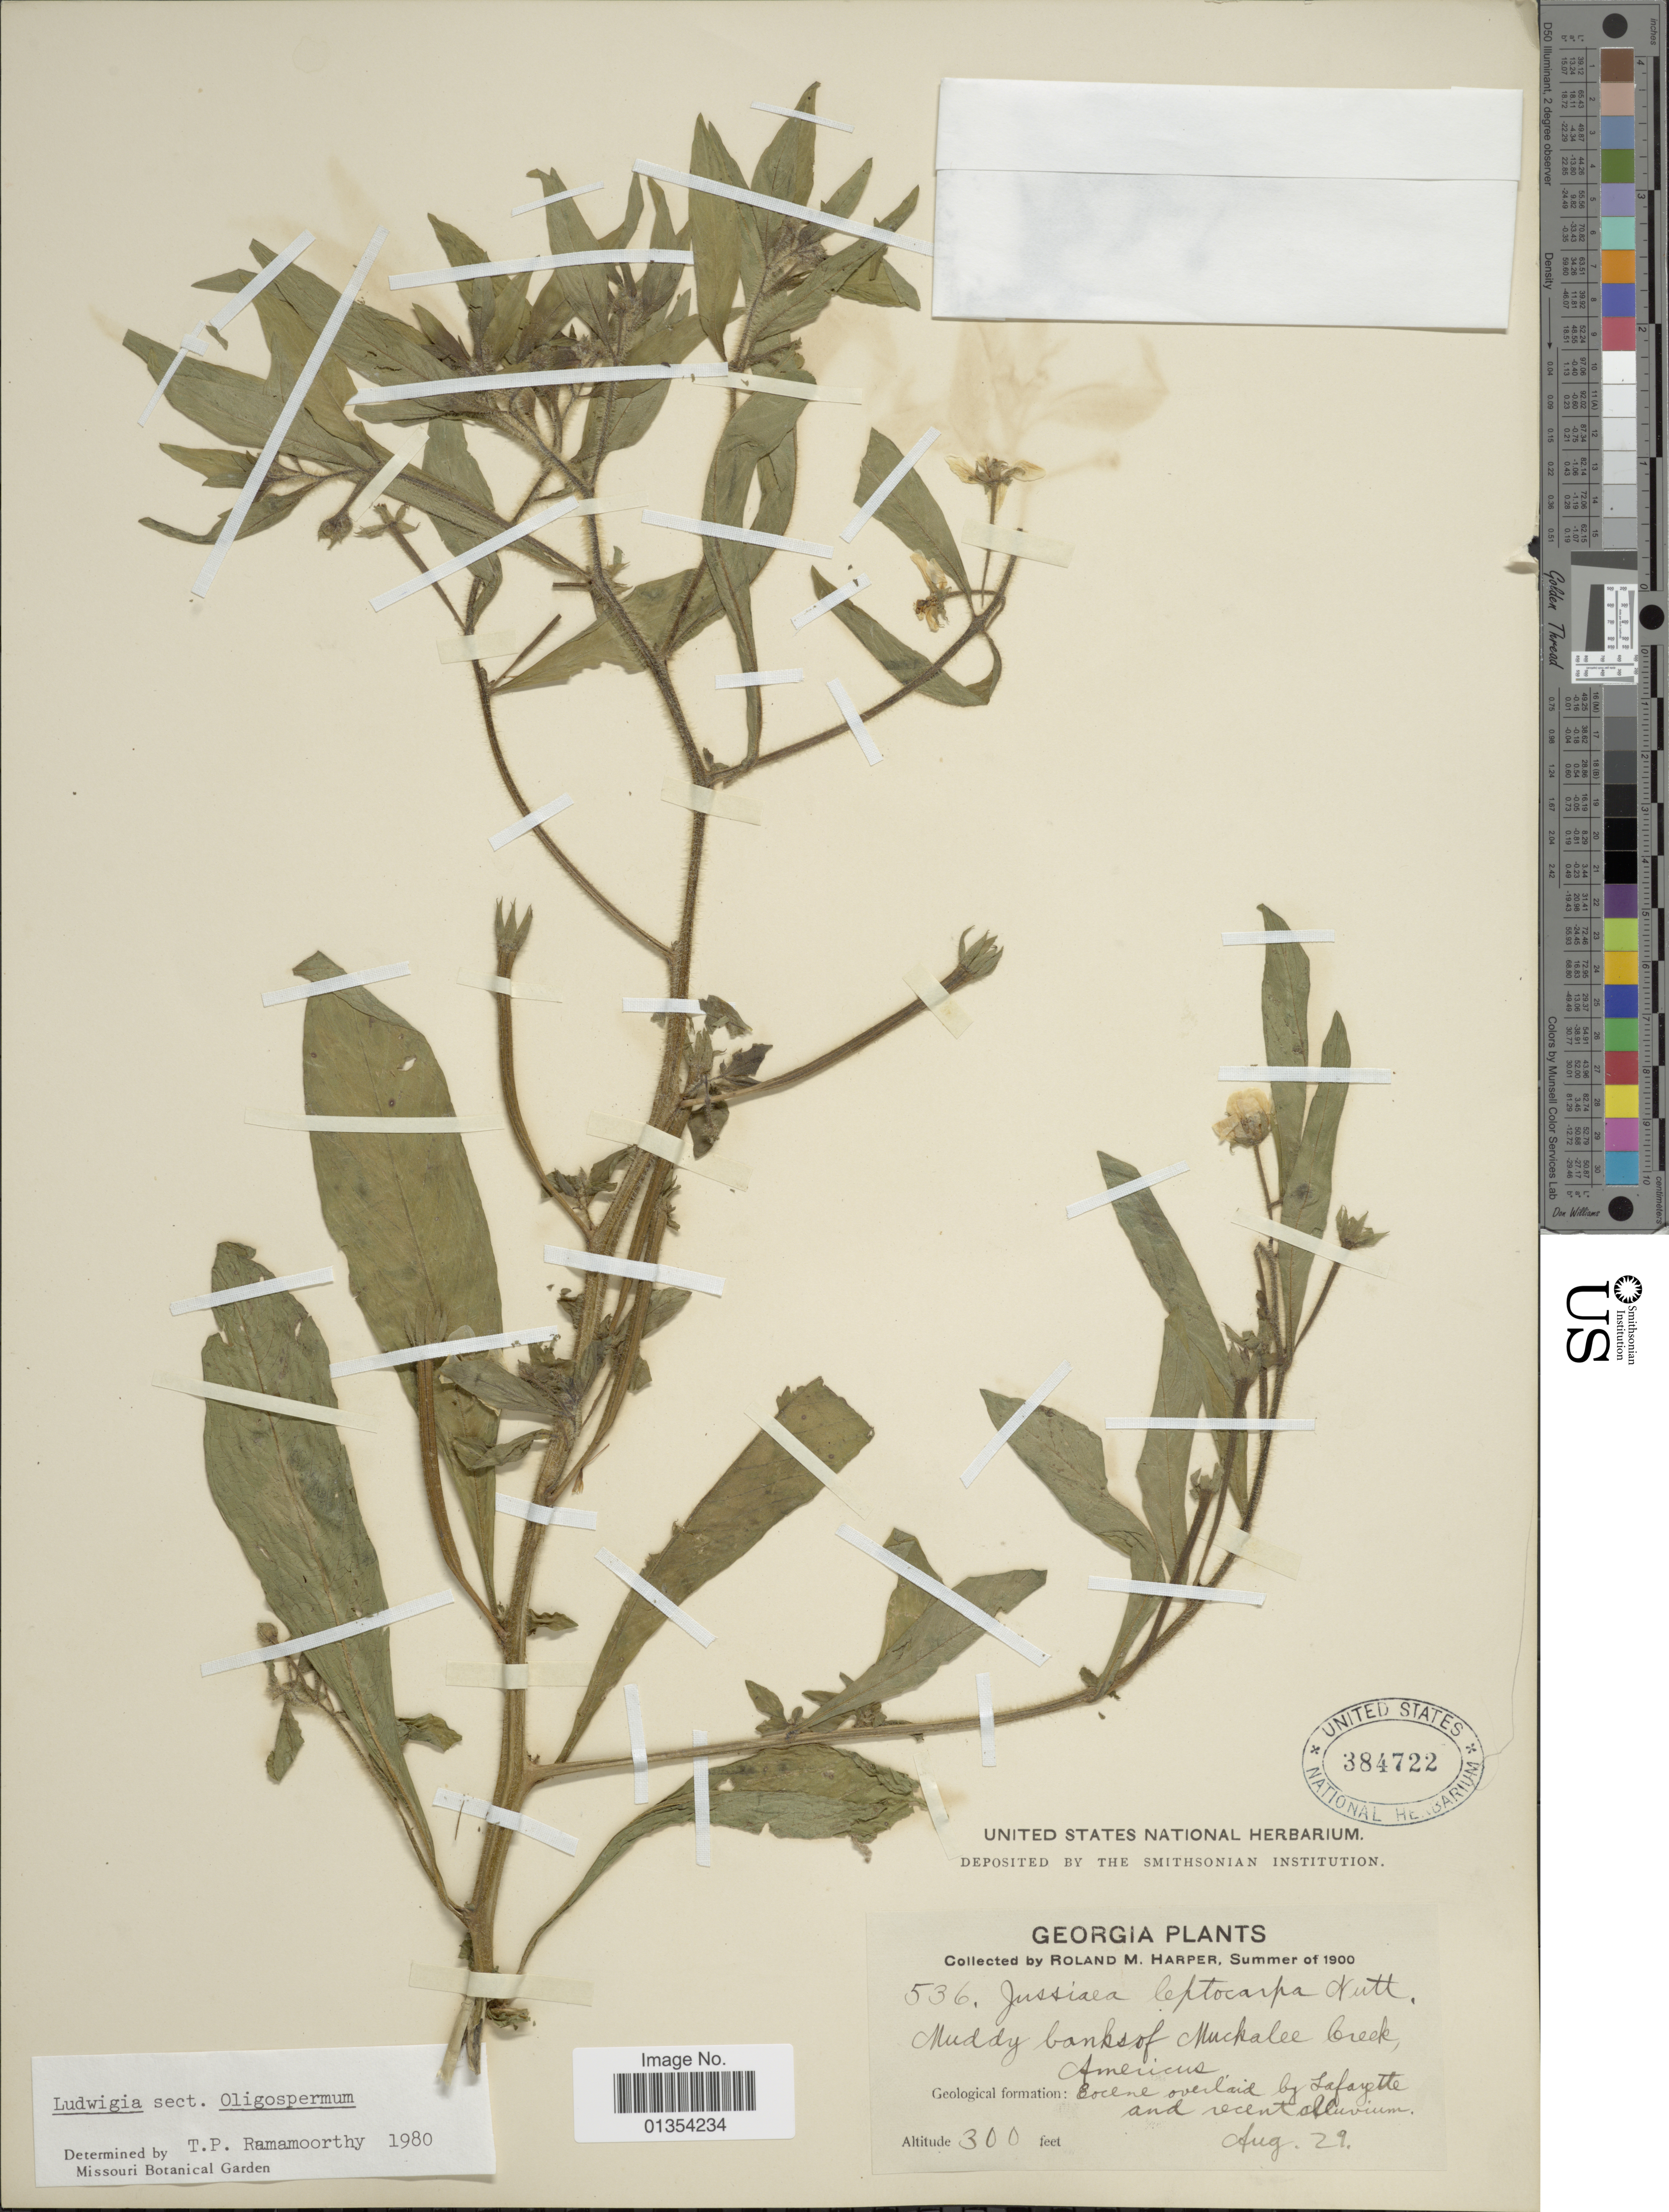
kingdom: Plantae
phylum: Tracheophyta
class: Magnoliopsida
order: Myrtales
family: Onagraceae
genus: Ludwigia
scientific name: Ludwigia leptocarpa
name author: (Nutt.) H. Hara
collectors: R. M. Harper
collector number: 536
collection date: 1900-08-29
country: United States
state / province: Georgia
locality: Muddy banks of Muckalee Creek, Americus.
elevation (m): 91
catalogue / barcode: US 384722